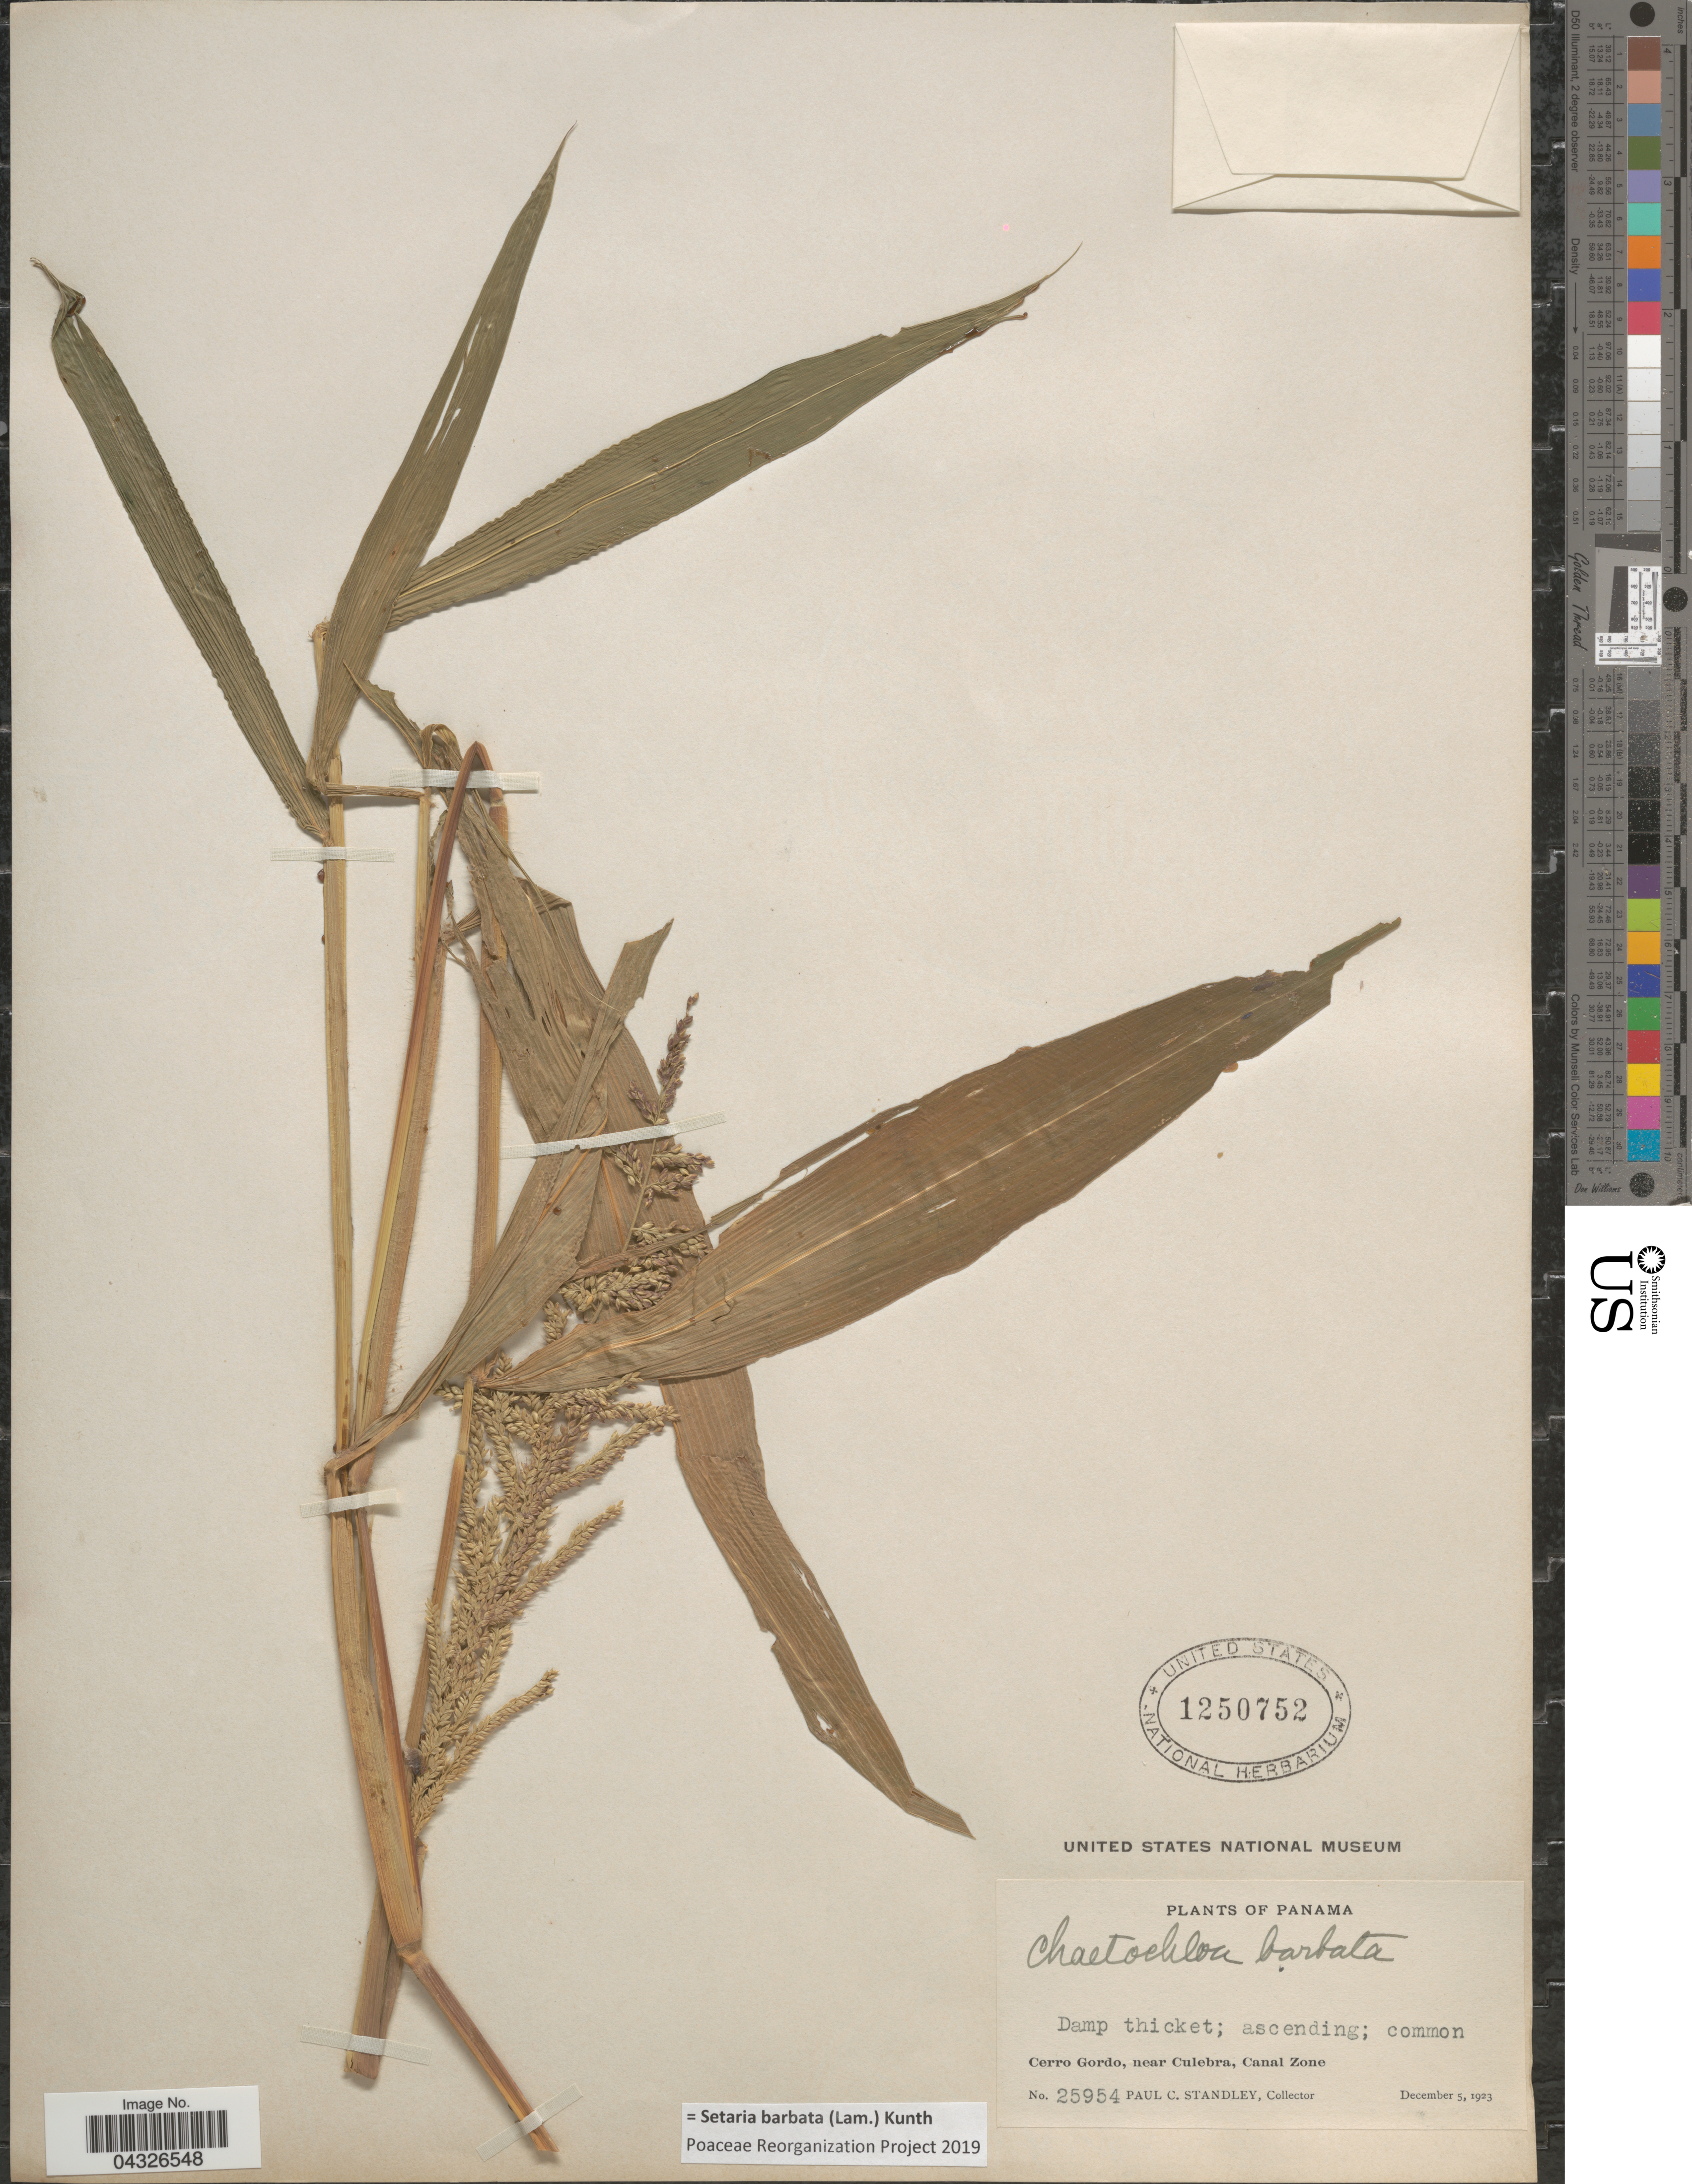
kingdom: Plantae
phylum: Tracheophyta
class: Liliopsida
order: Poales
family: Poaceae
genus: Setaria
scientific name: Setaria barbata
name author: (Lam.) Kunth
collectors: P. C. Standley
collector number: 25954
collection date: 1923-12-05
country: Panama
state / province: Colón / Panamá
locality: Cerro Gordo, near Culebra, Canal Zone.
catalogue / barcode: US 1250752